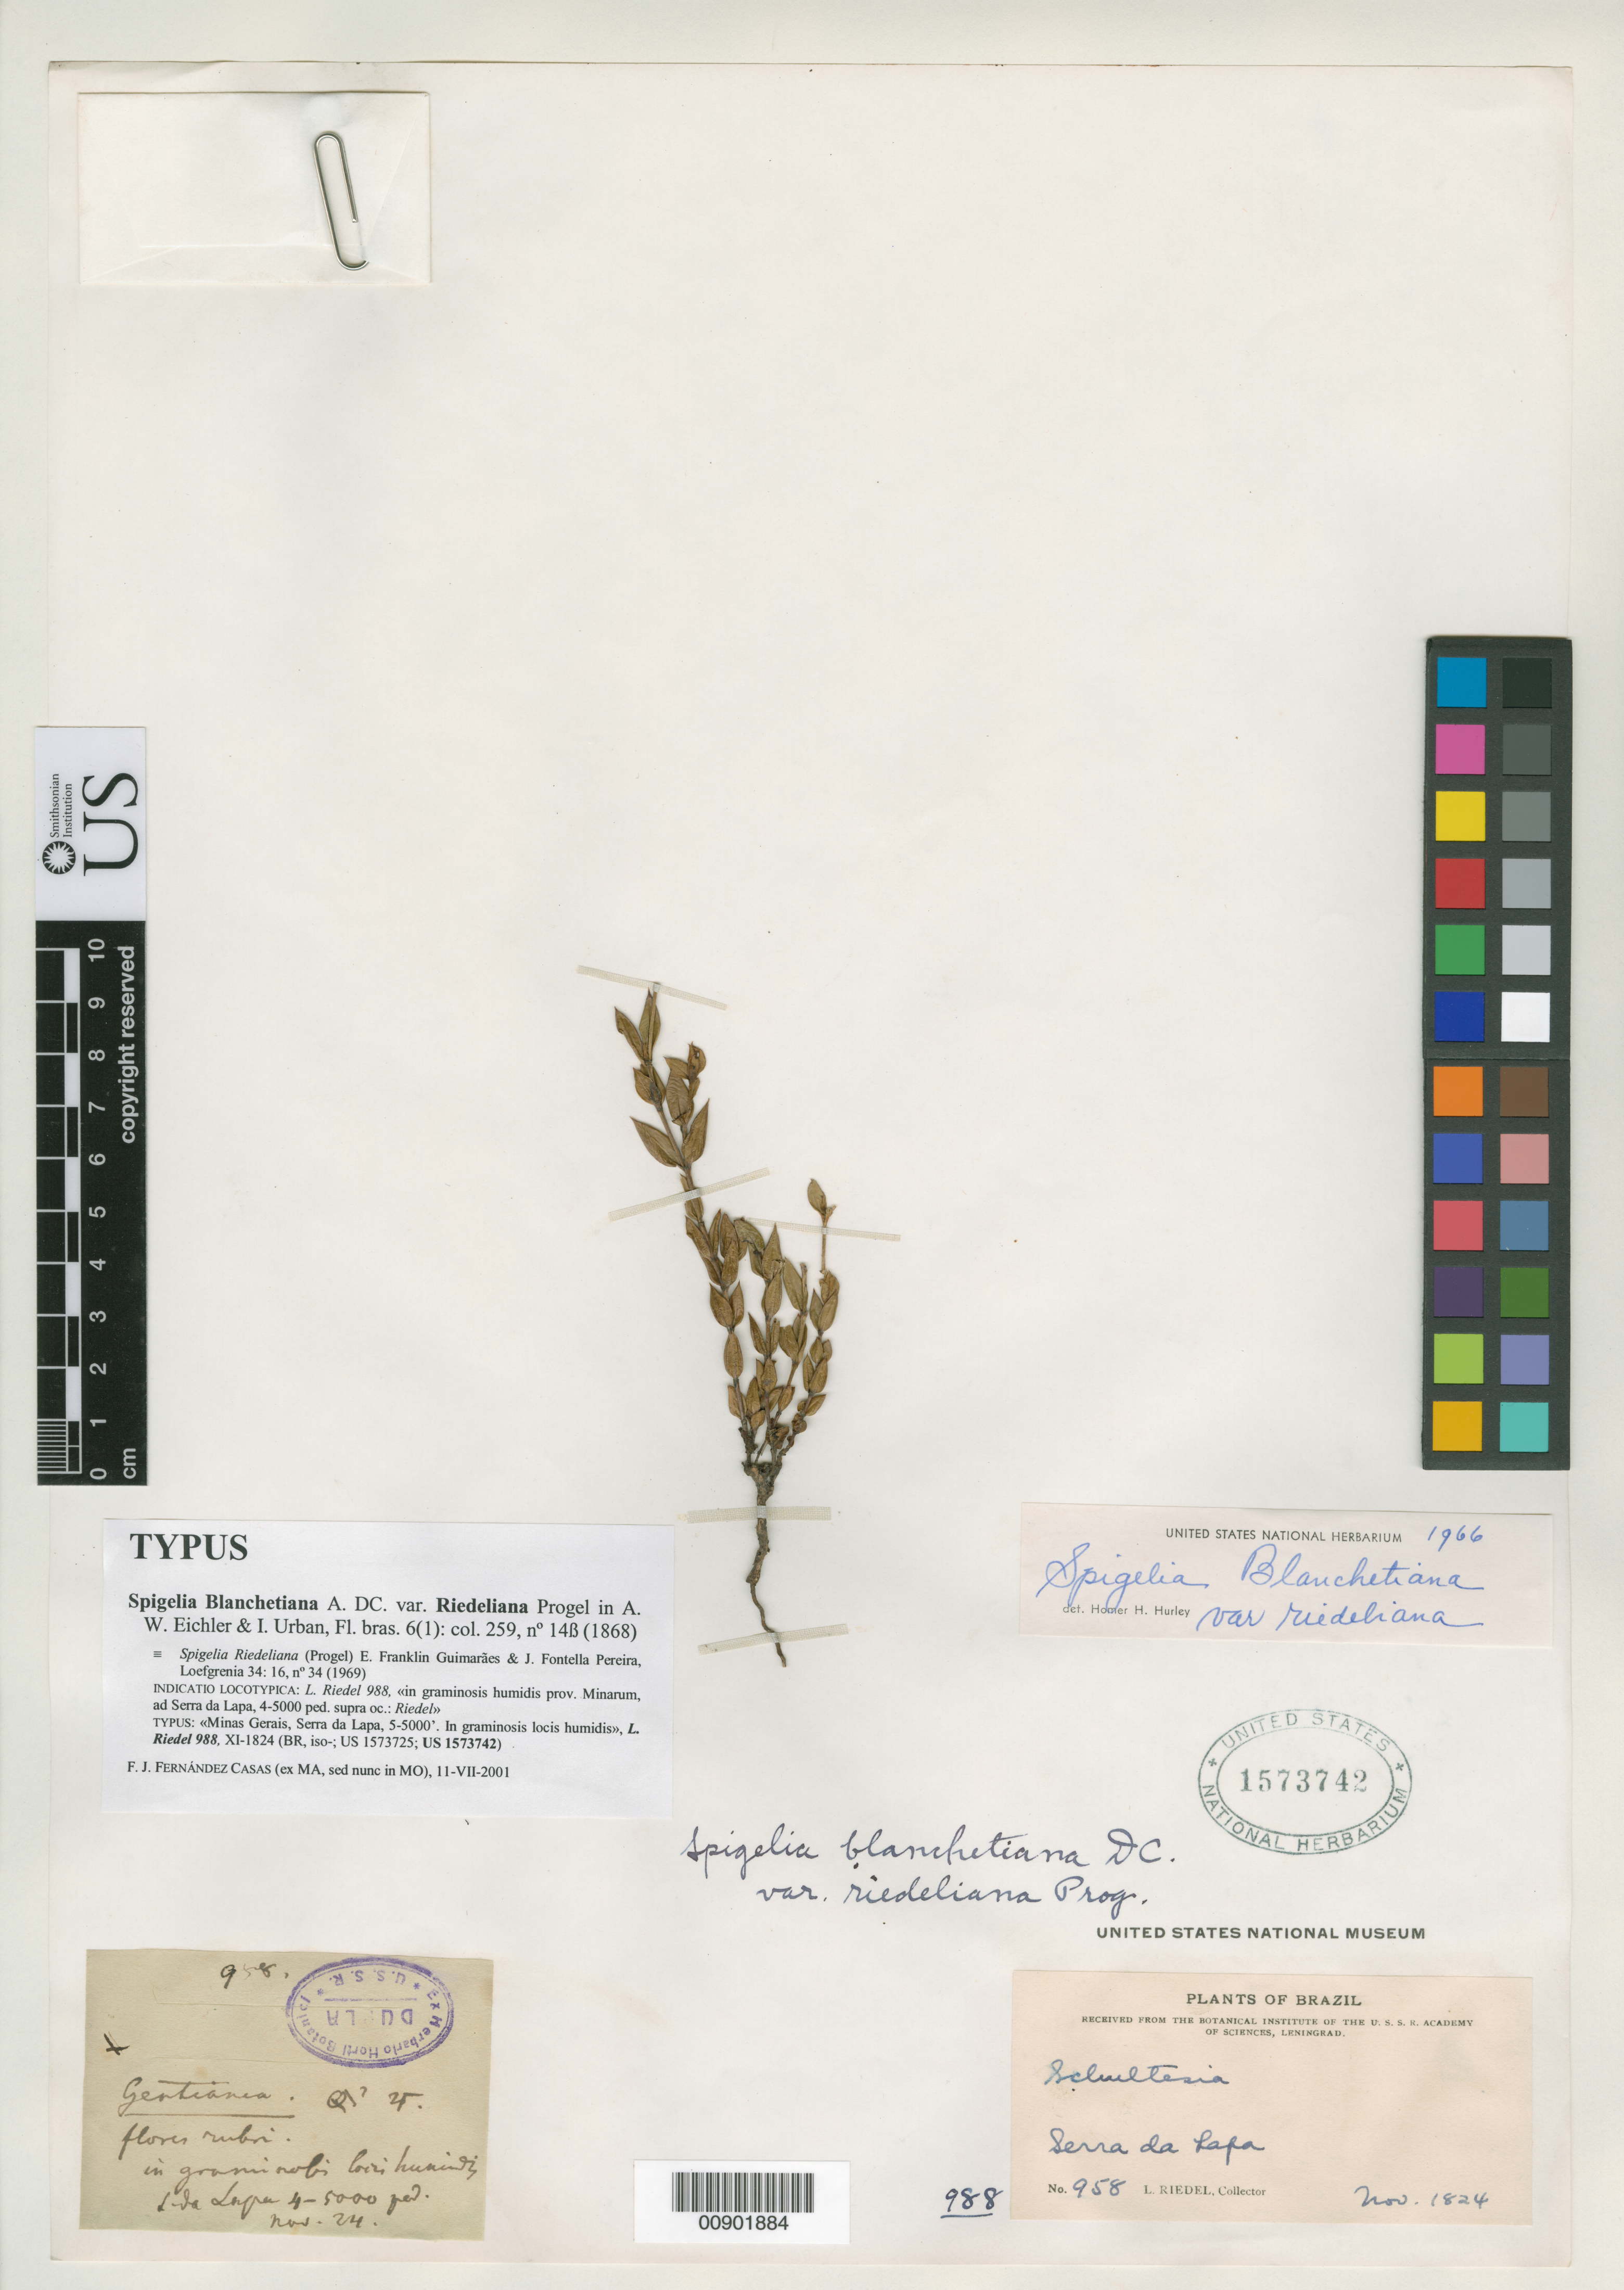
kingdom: Plantae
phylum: Tracheophyta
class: Magnoliopsida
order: Gentianales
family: Loganiaceae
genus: Spigelia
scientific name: Spigelia blanchetiana var. riedeliana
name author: Progel in Mart.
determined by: Fernández Casas, F. J.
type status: Isotype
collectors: L. Riedel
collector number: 988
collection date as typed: Nov 1824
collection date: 1824-11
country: Brazil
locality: Serra da Lapa.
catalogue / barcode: US 1573742